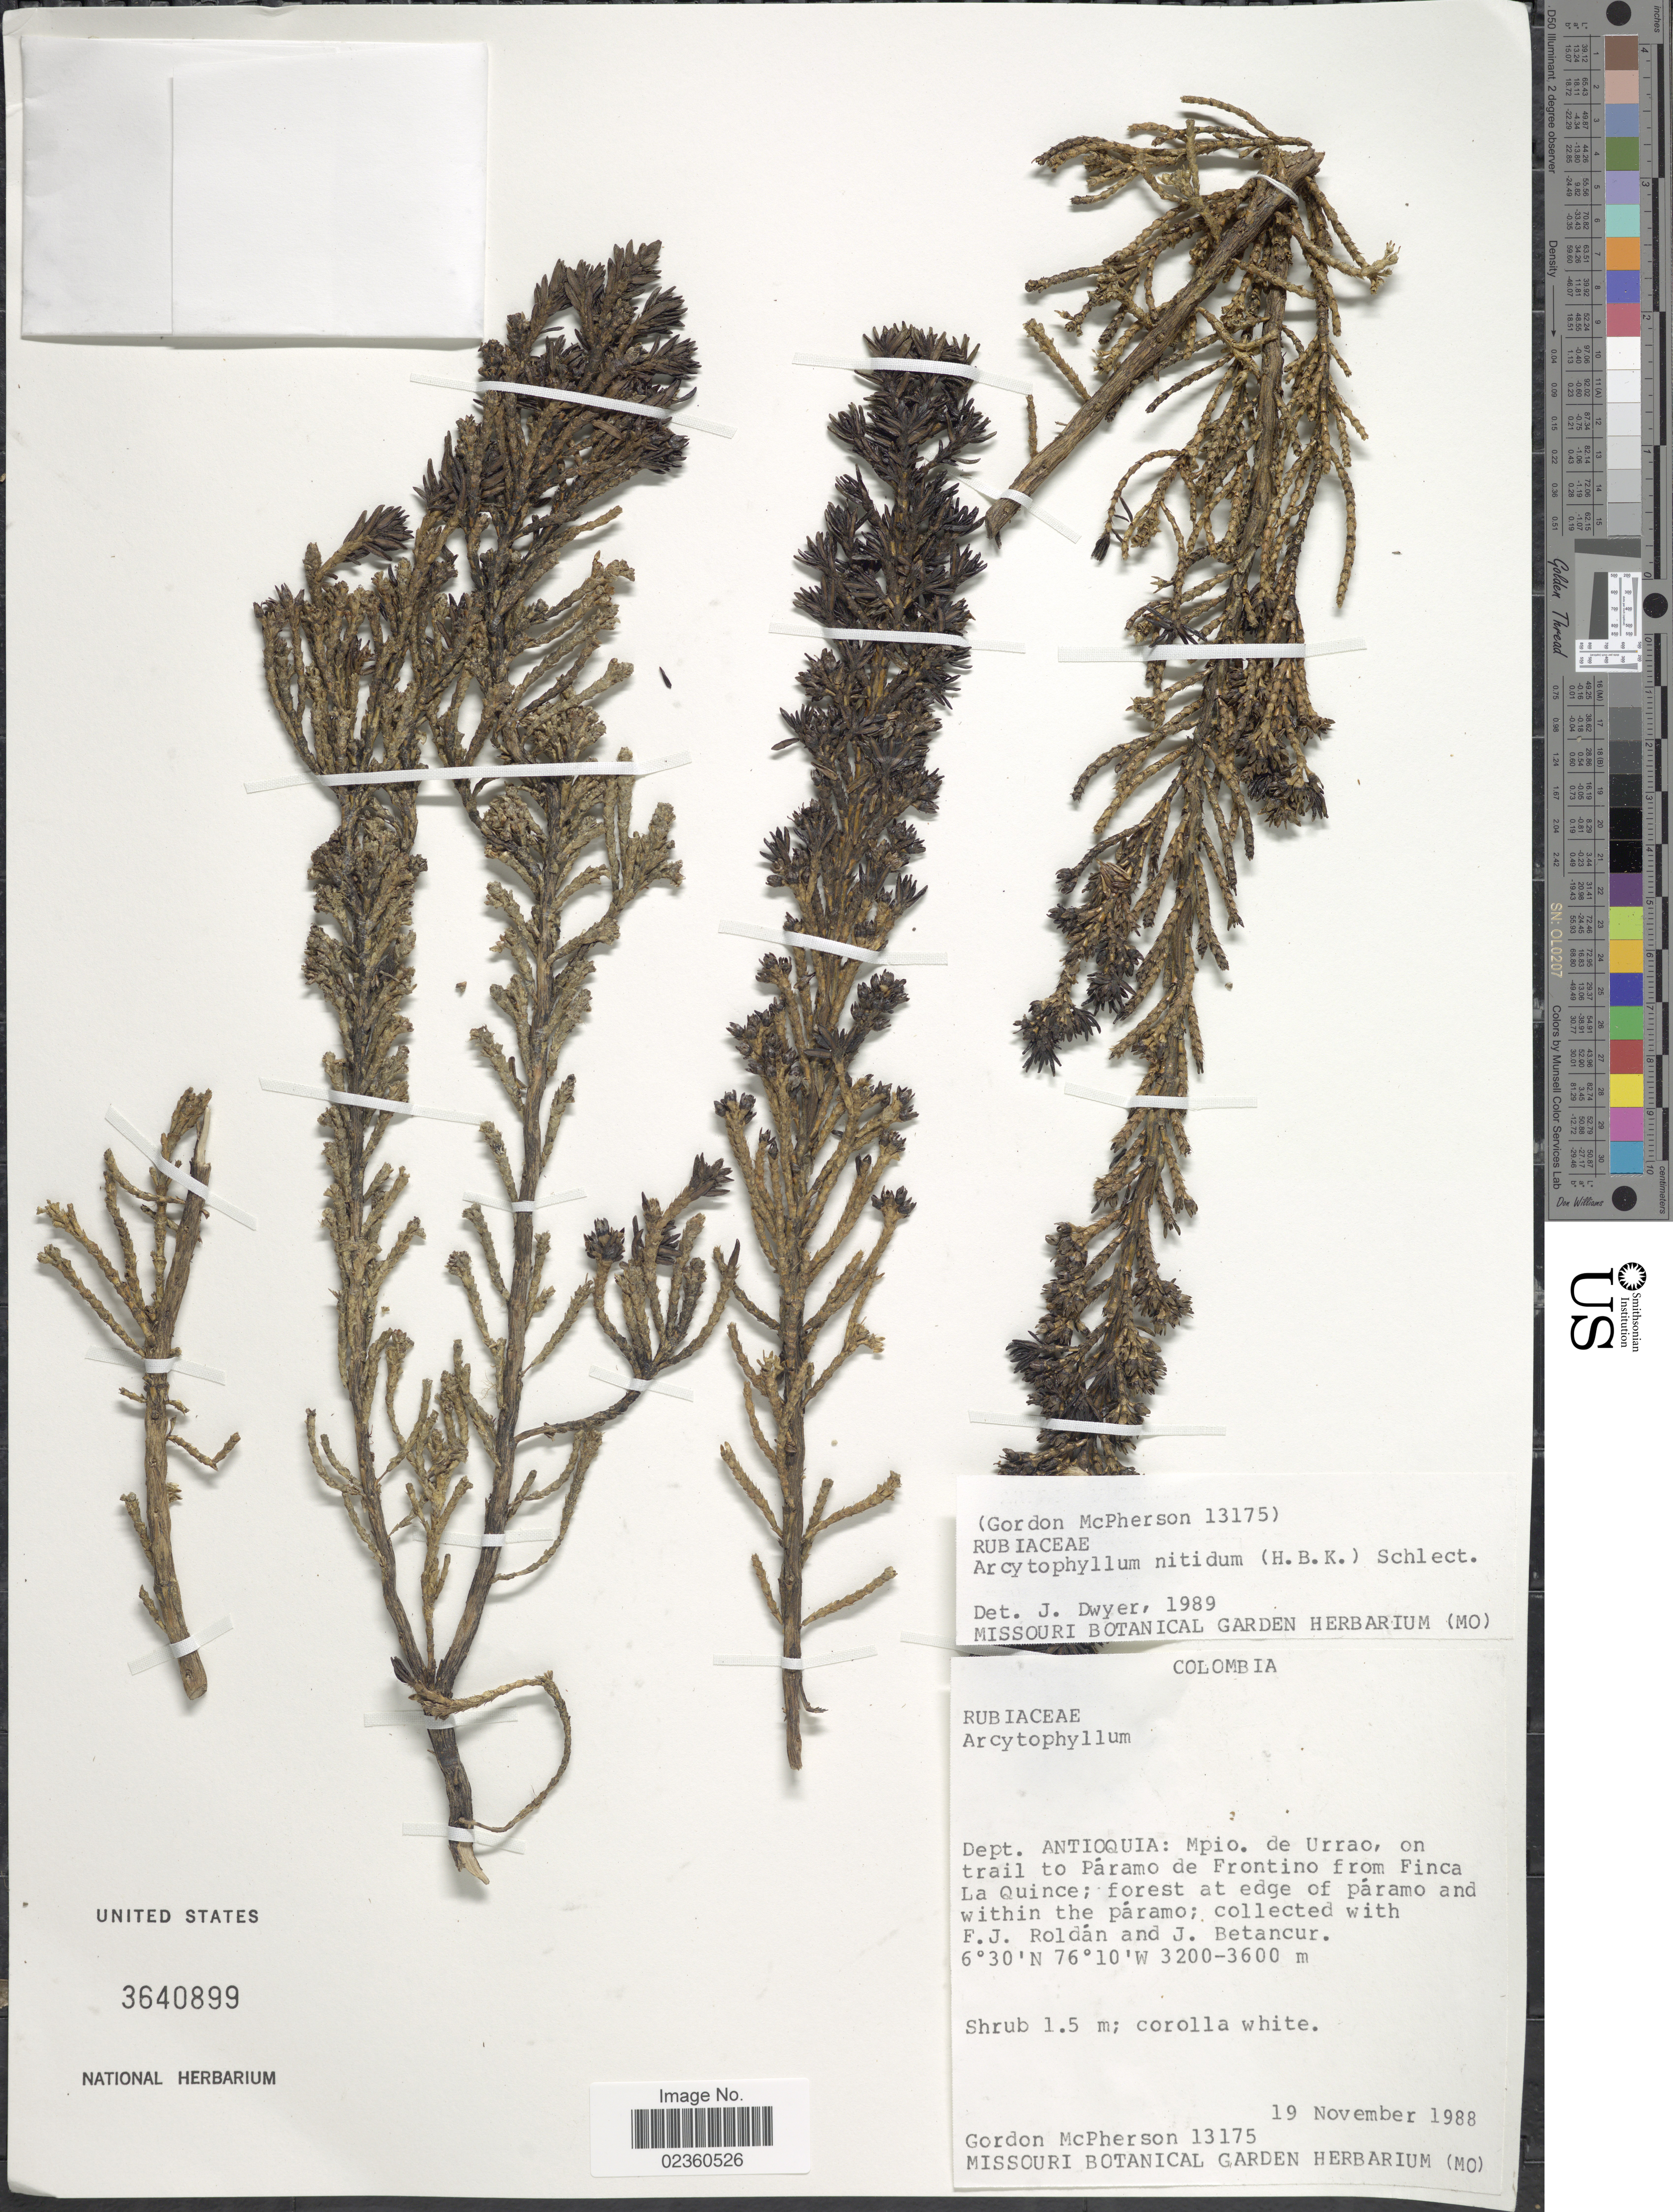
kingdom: Plantae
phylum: Tracheophyta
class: Magnoliopsida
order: Gentianales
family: Rubiaceae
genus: Arcytophyllum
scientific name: Arcytophyllum nitidum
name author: (Kunth) Schltdl.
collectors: G. McPherson, F. J. Roldán & J. Betancur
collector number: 13175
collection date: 1988-11-19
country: Colombia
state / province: Antioquia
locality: Dept. Antioquia: Mpio de Urrao, on trail to Páramo de Frotnino from Finca La Quince; forest at edge of páramo and within the páramo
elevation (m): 3200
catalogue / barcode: US 3640899